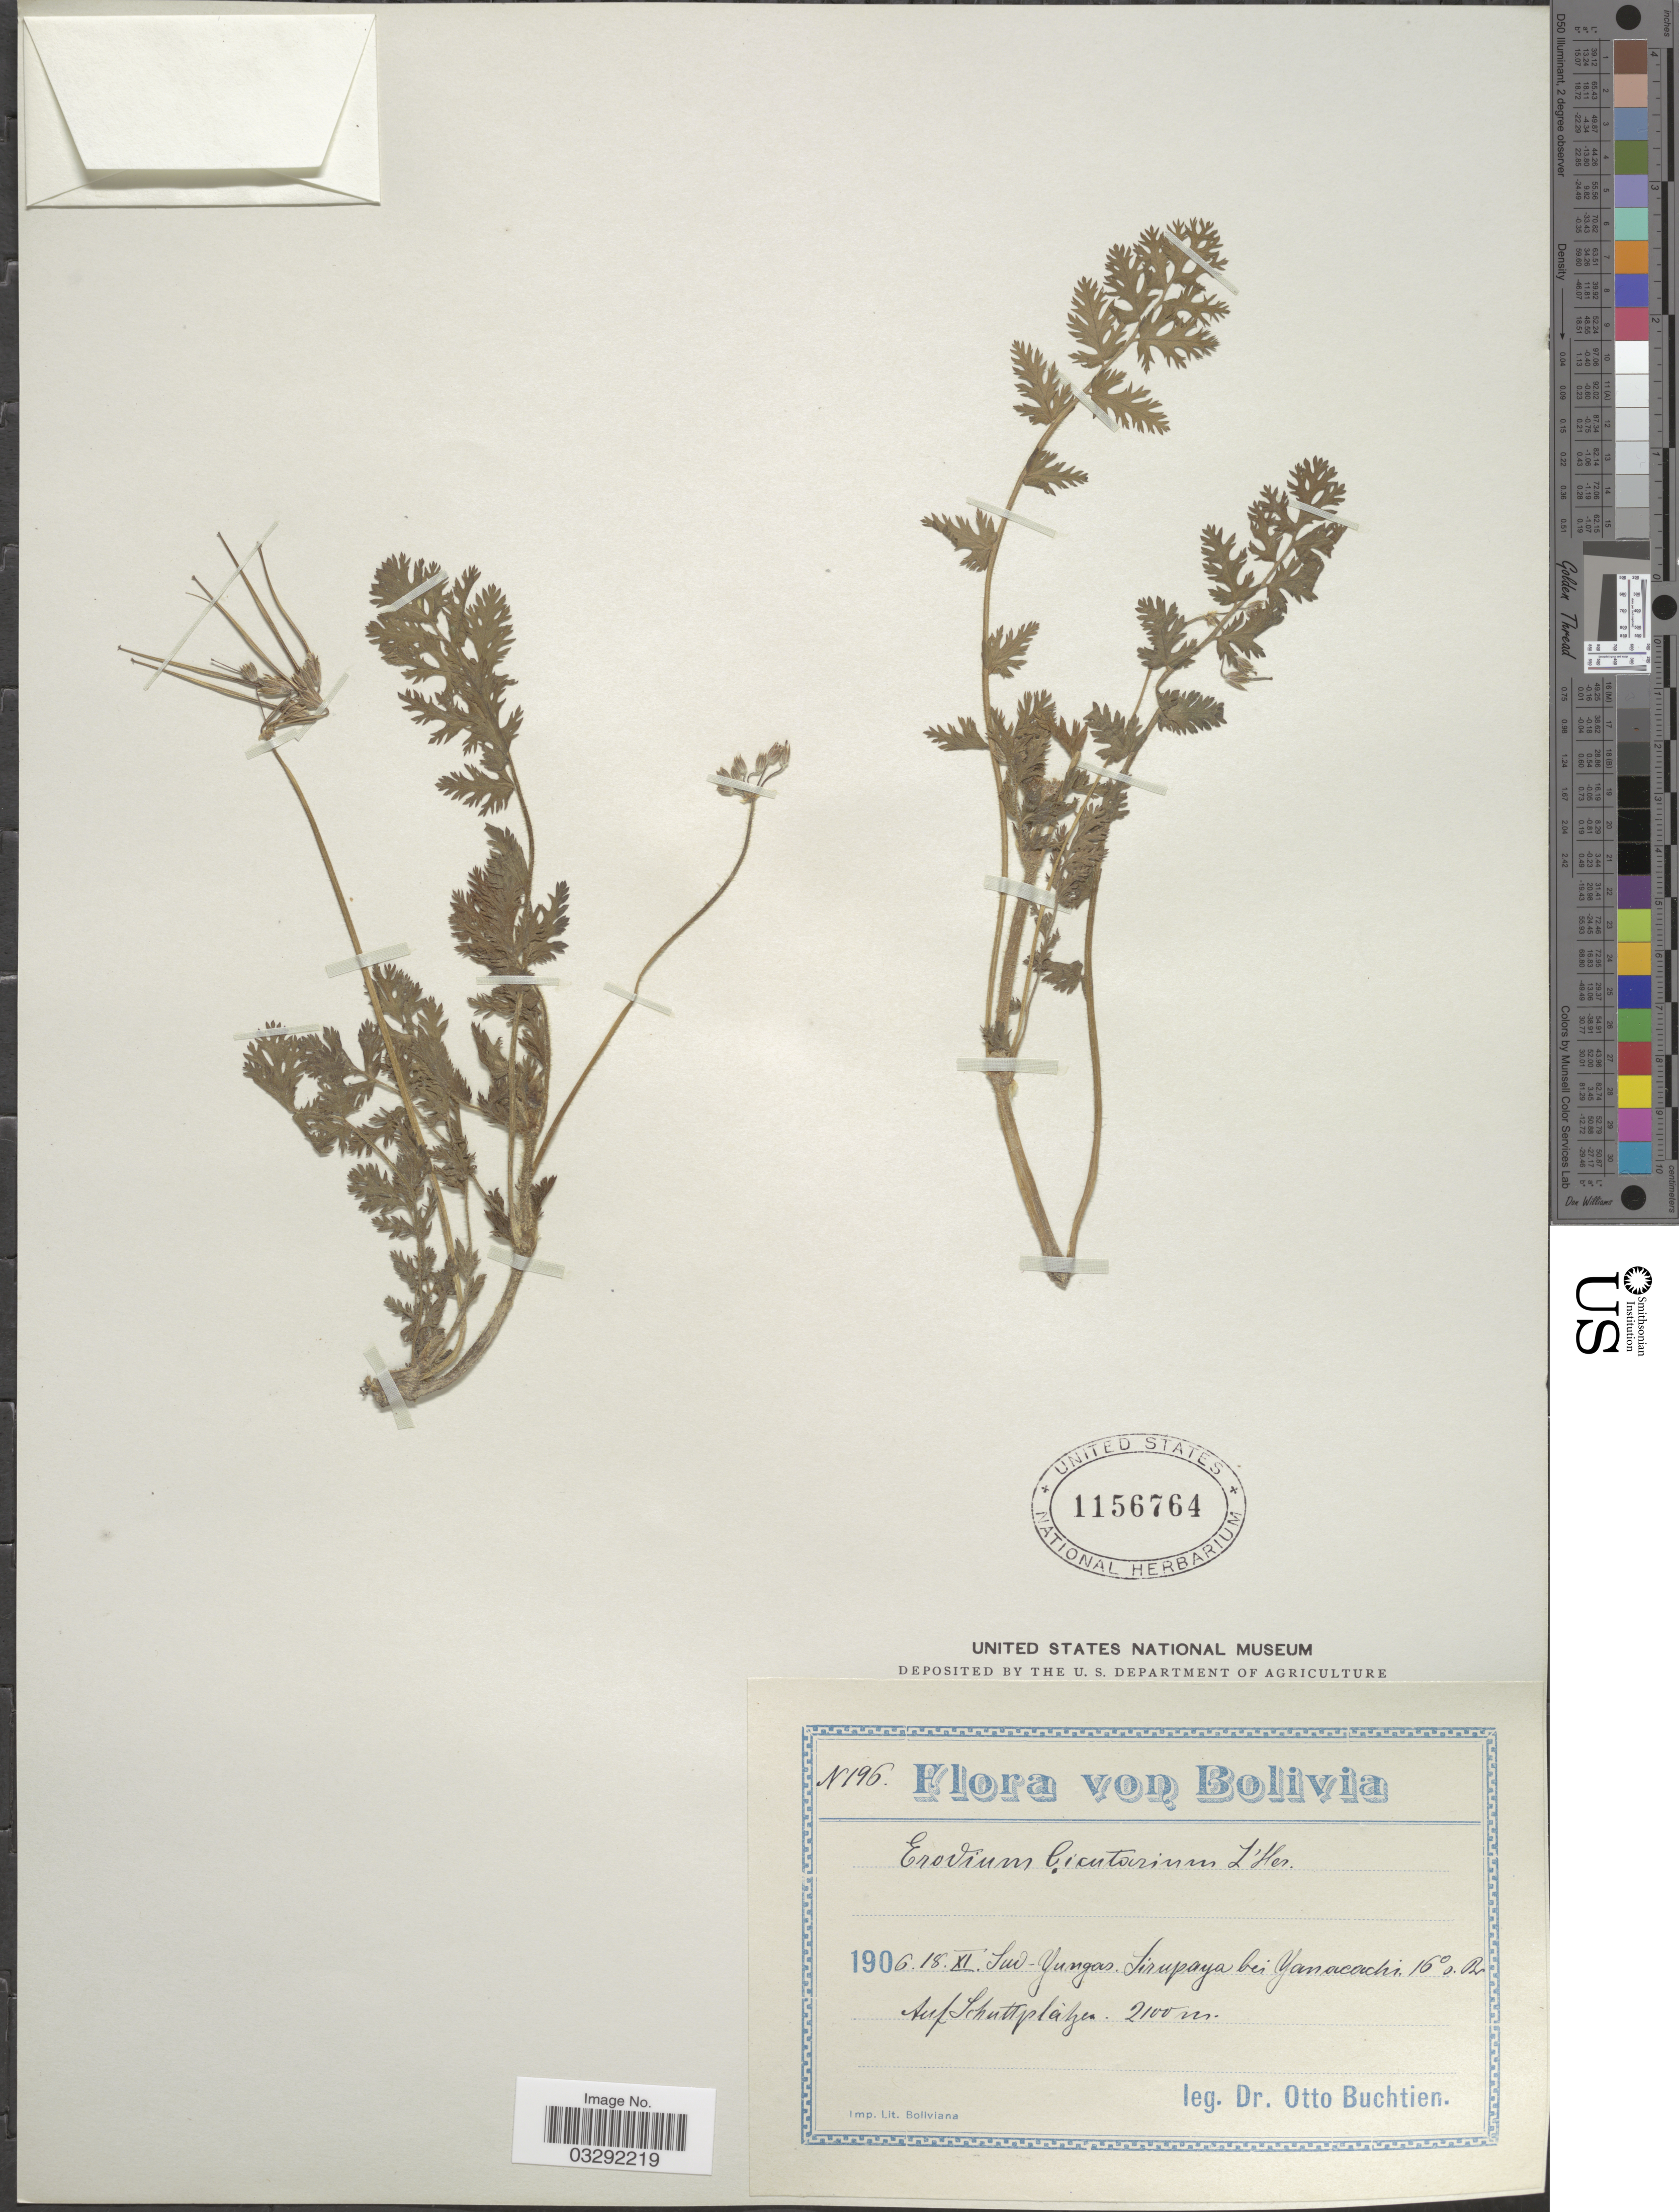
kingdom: Plantae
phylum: Tracheophyta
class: Magnoliopsida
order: Geraniales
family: Geraniaceae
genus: Erodium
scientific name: Erodium cicutarium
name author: (L.) L'Hér.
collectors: O. Buchtien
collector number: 196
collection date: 1906-11-18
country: Bolivia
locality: Sud-Yungas. Sirupaya bei Yanacachi. 16º s.Br [unsure placement]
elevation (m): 2100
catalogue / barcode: US 1156764